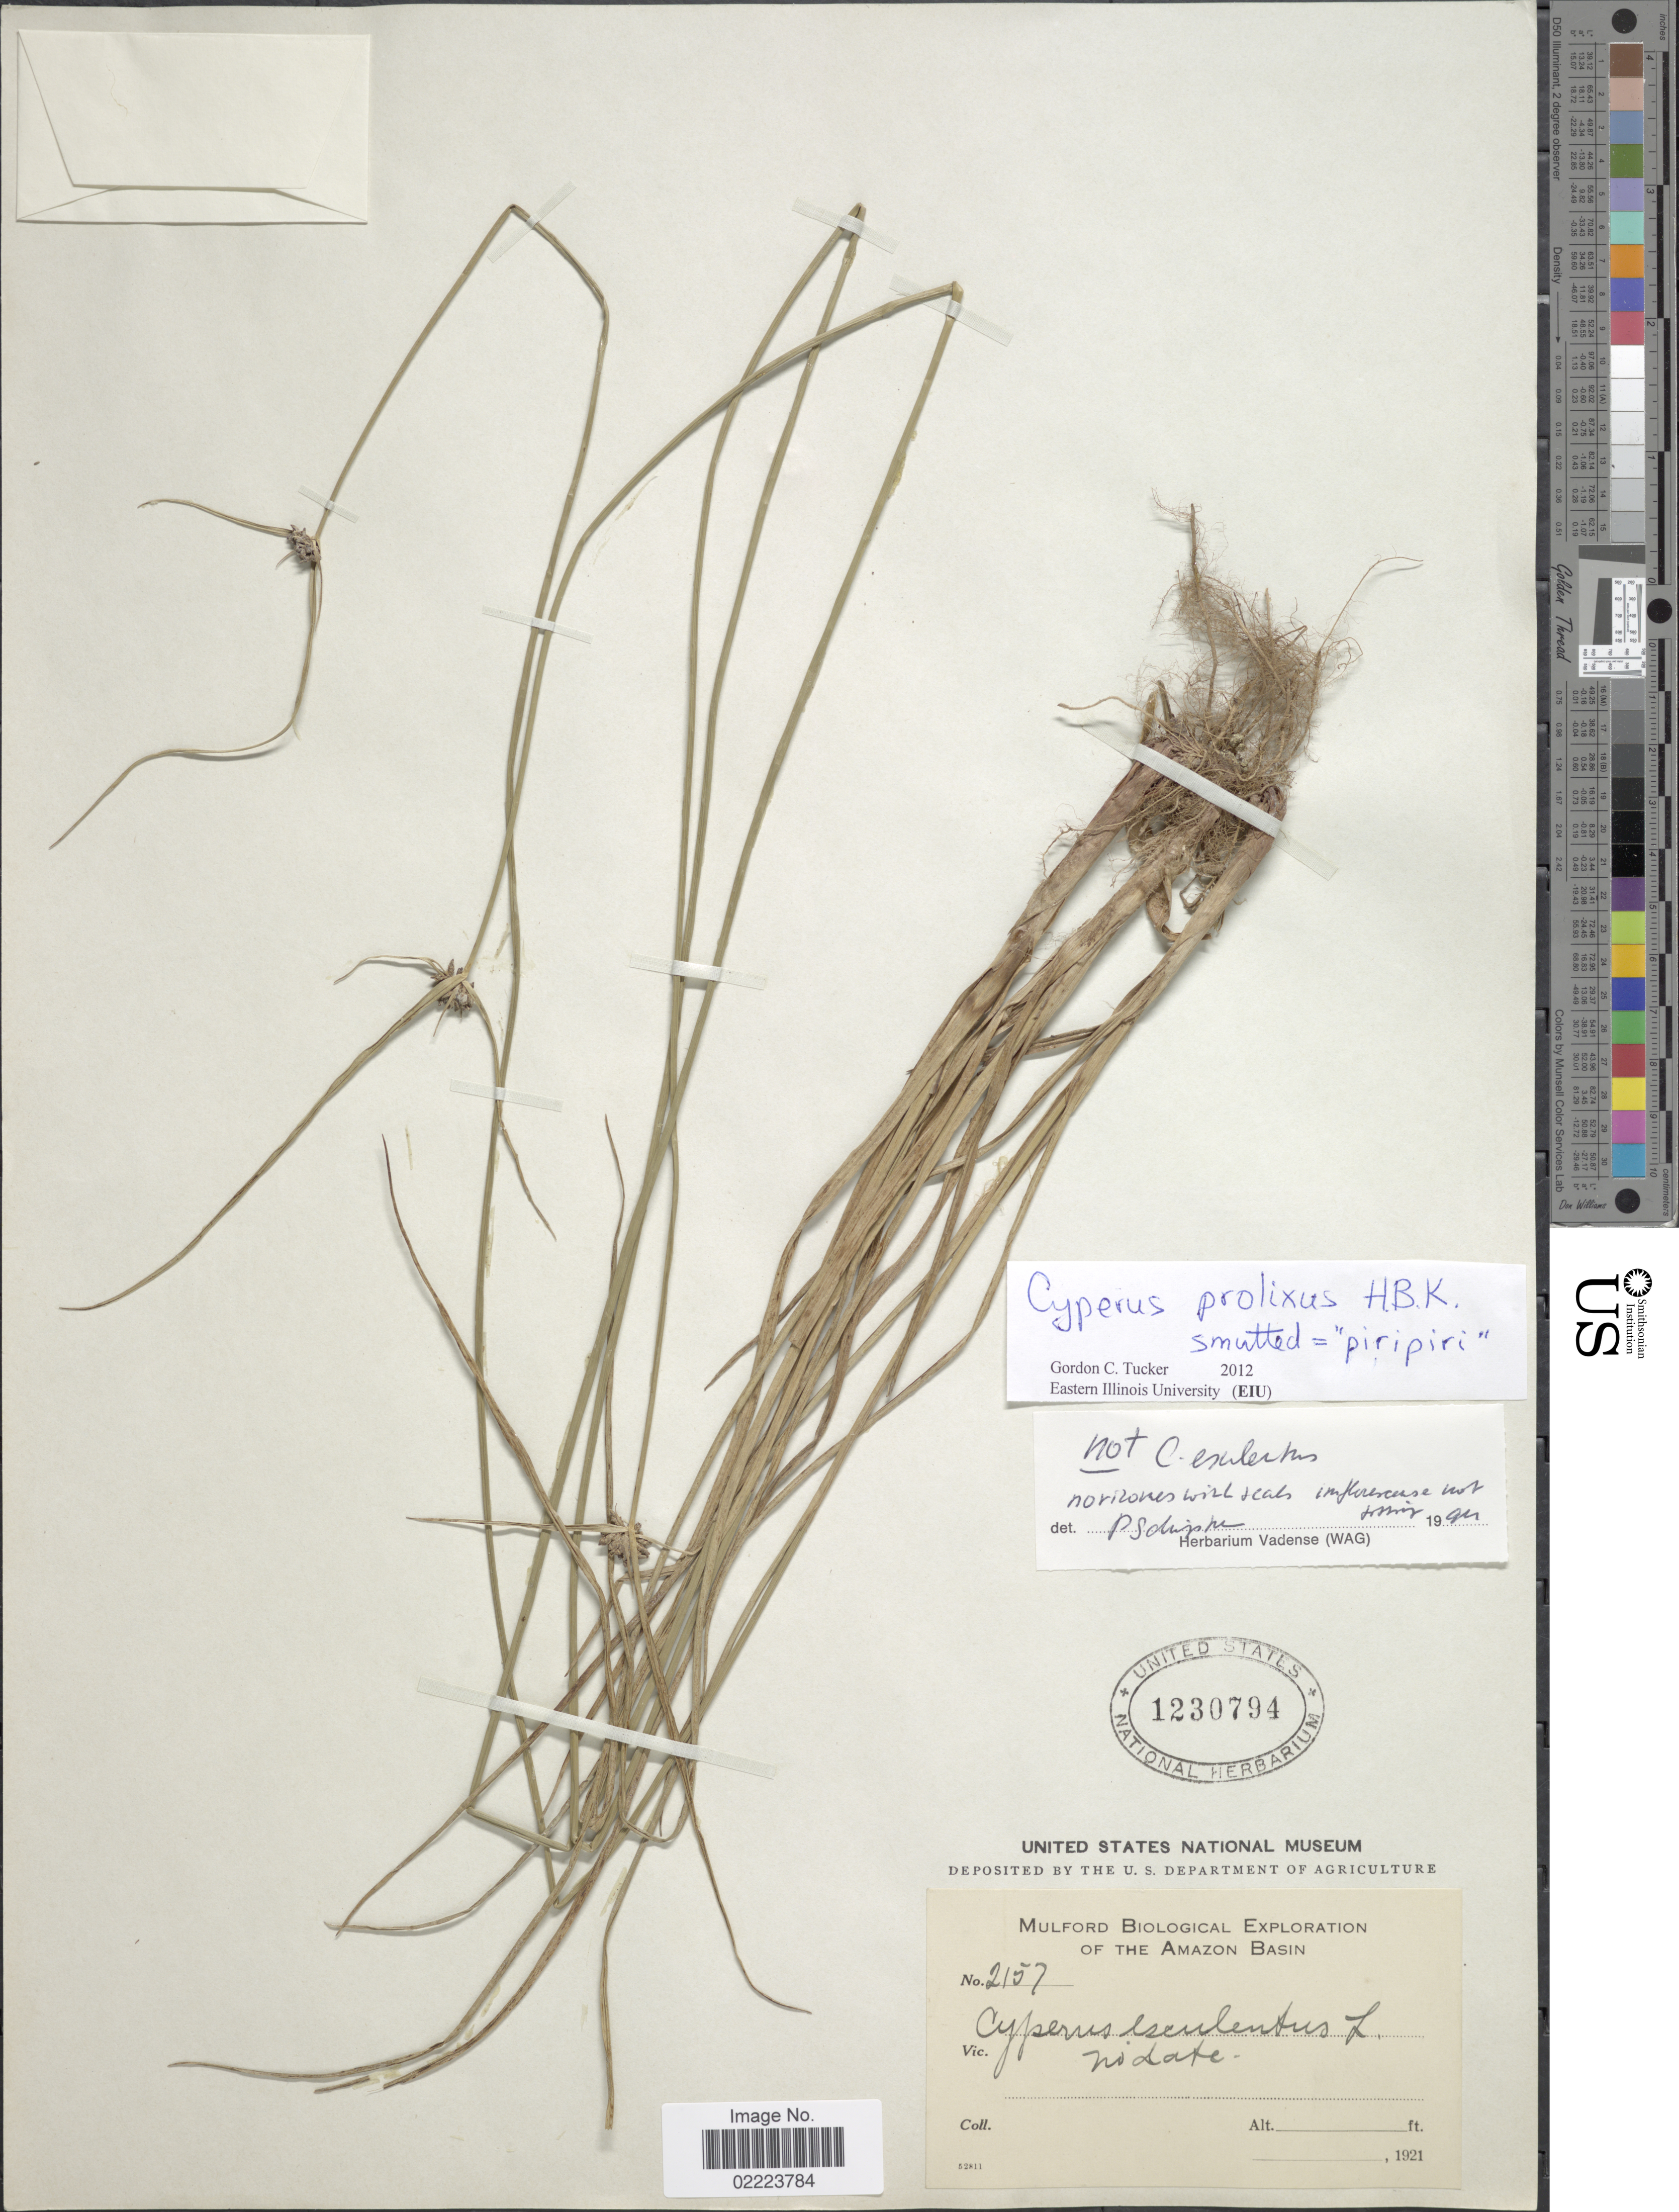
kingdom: Plantae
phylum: Tracheophyta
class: Liliopsida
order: Poales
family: Cyperaceae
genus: Cyperus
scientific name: Cyperus prolixus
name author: Kunth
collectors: Mulford Biological Exploration of the Amazon Basin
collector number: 2157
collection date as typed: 1921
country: Bolivia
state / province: La Paz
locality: Amazon Basin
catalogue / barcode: US 1230794